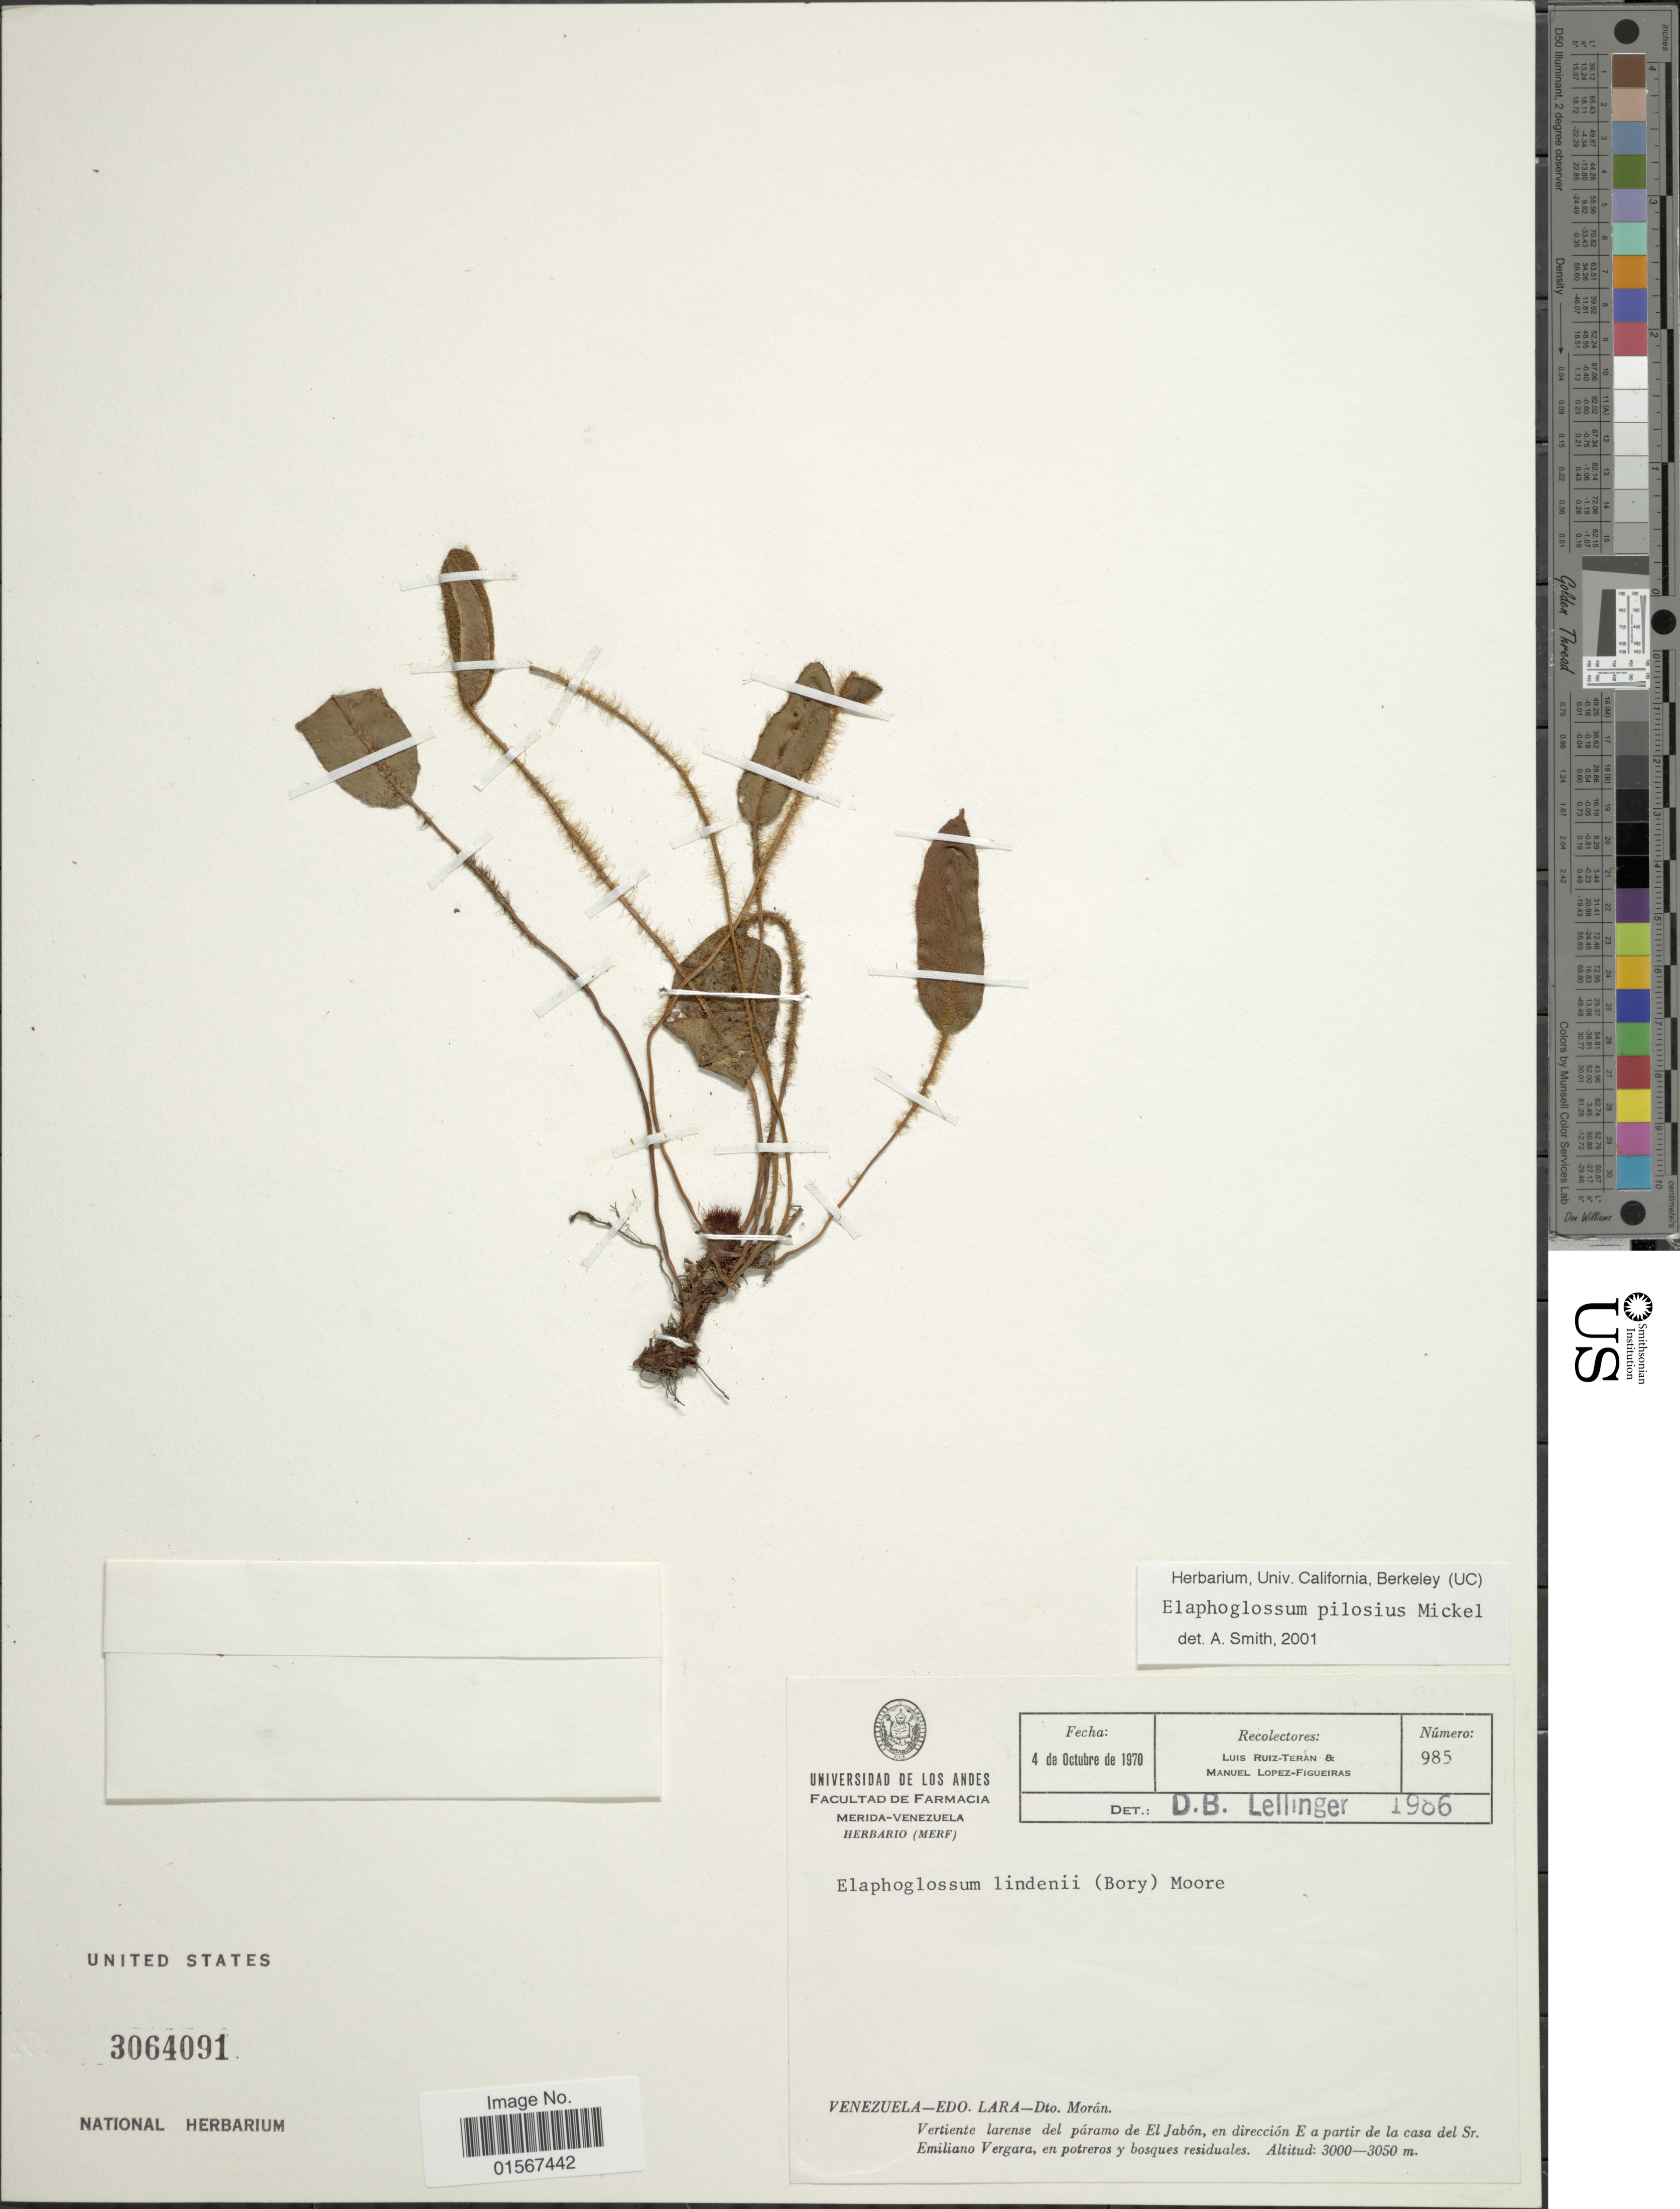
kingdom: Plantae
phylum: Tracheophyta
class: Polypodiopsida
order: Polypodiales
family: Dryopteridaceae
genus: Elaphoglossum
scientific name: Elaphoglossum pilosius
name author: Mickel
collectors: L. E. Ruíz-Terán & M. Lopéz-F.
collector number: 985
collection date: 1970-10-04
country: Venezuela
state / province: Lara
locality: Venezuela-Edo. Lara-Dto.Morán, Vertiente larense del páramo de El Jabón, en direccion E a partir de la casa del Sr. Emiliano Vergara, en potreros y bosques residuales.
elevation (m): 3000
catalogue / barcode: US 3064091